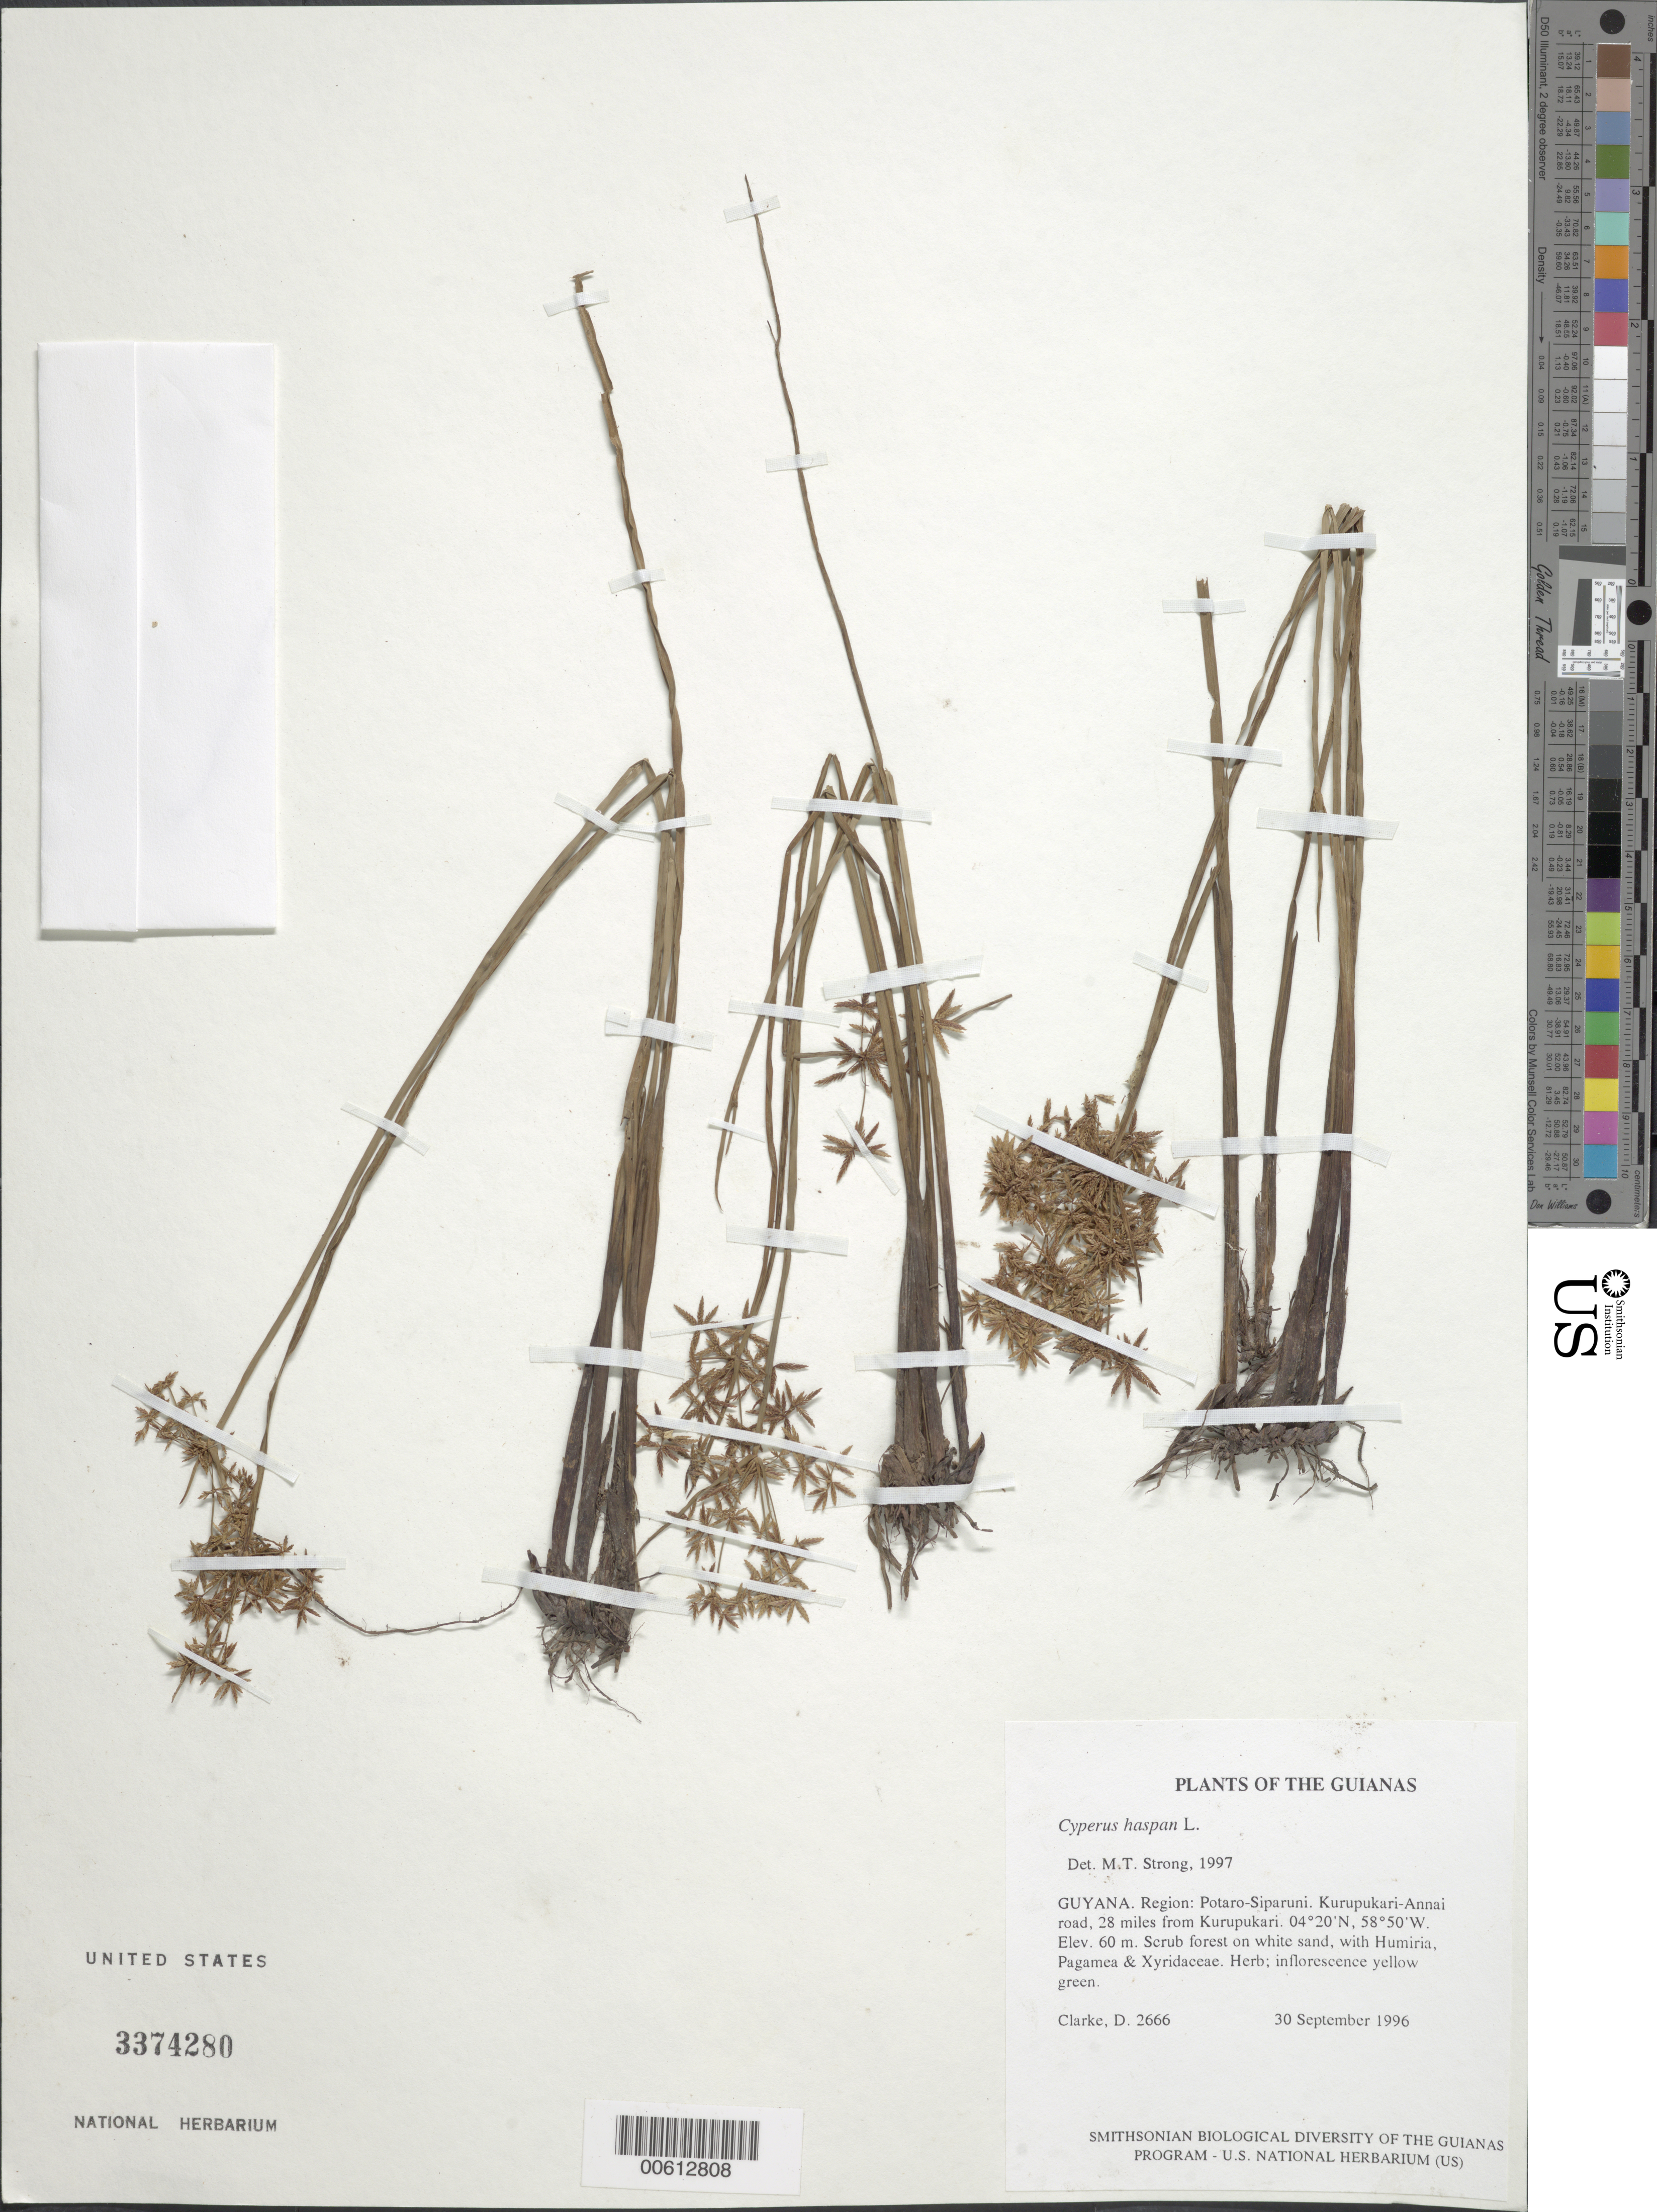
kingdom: Plantae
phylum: Tracheophyta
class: Liliopsida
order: Poales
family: Cyperaceae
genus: Cyperus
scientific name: Cyperus haspan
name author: L.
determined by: Strong, M. T., (US), Smithsonian Institution - National Museum of Natural History (UNITED STATES)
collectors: H. D. Clarke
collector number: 2666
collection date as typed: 30 September 1996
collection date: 1996-09-30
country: Guyana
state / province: Potaro-Siparuni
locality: Kurupukari-Annai road, 28 miles from Kurupukari; Iwokrama International Rainforest Reserve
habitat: Scrub forest on white sand, with Humiria, Pagamea & Xyridaceae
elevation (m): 60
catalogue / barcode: US 3374280